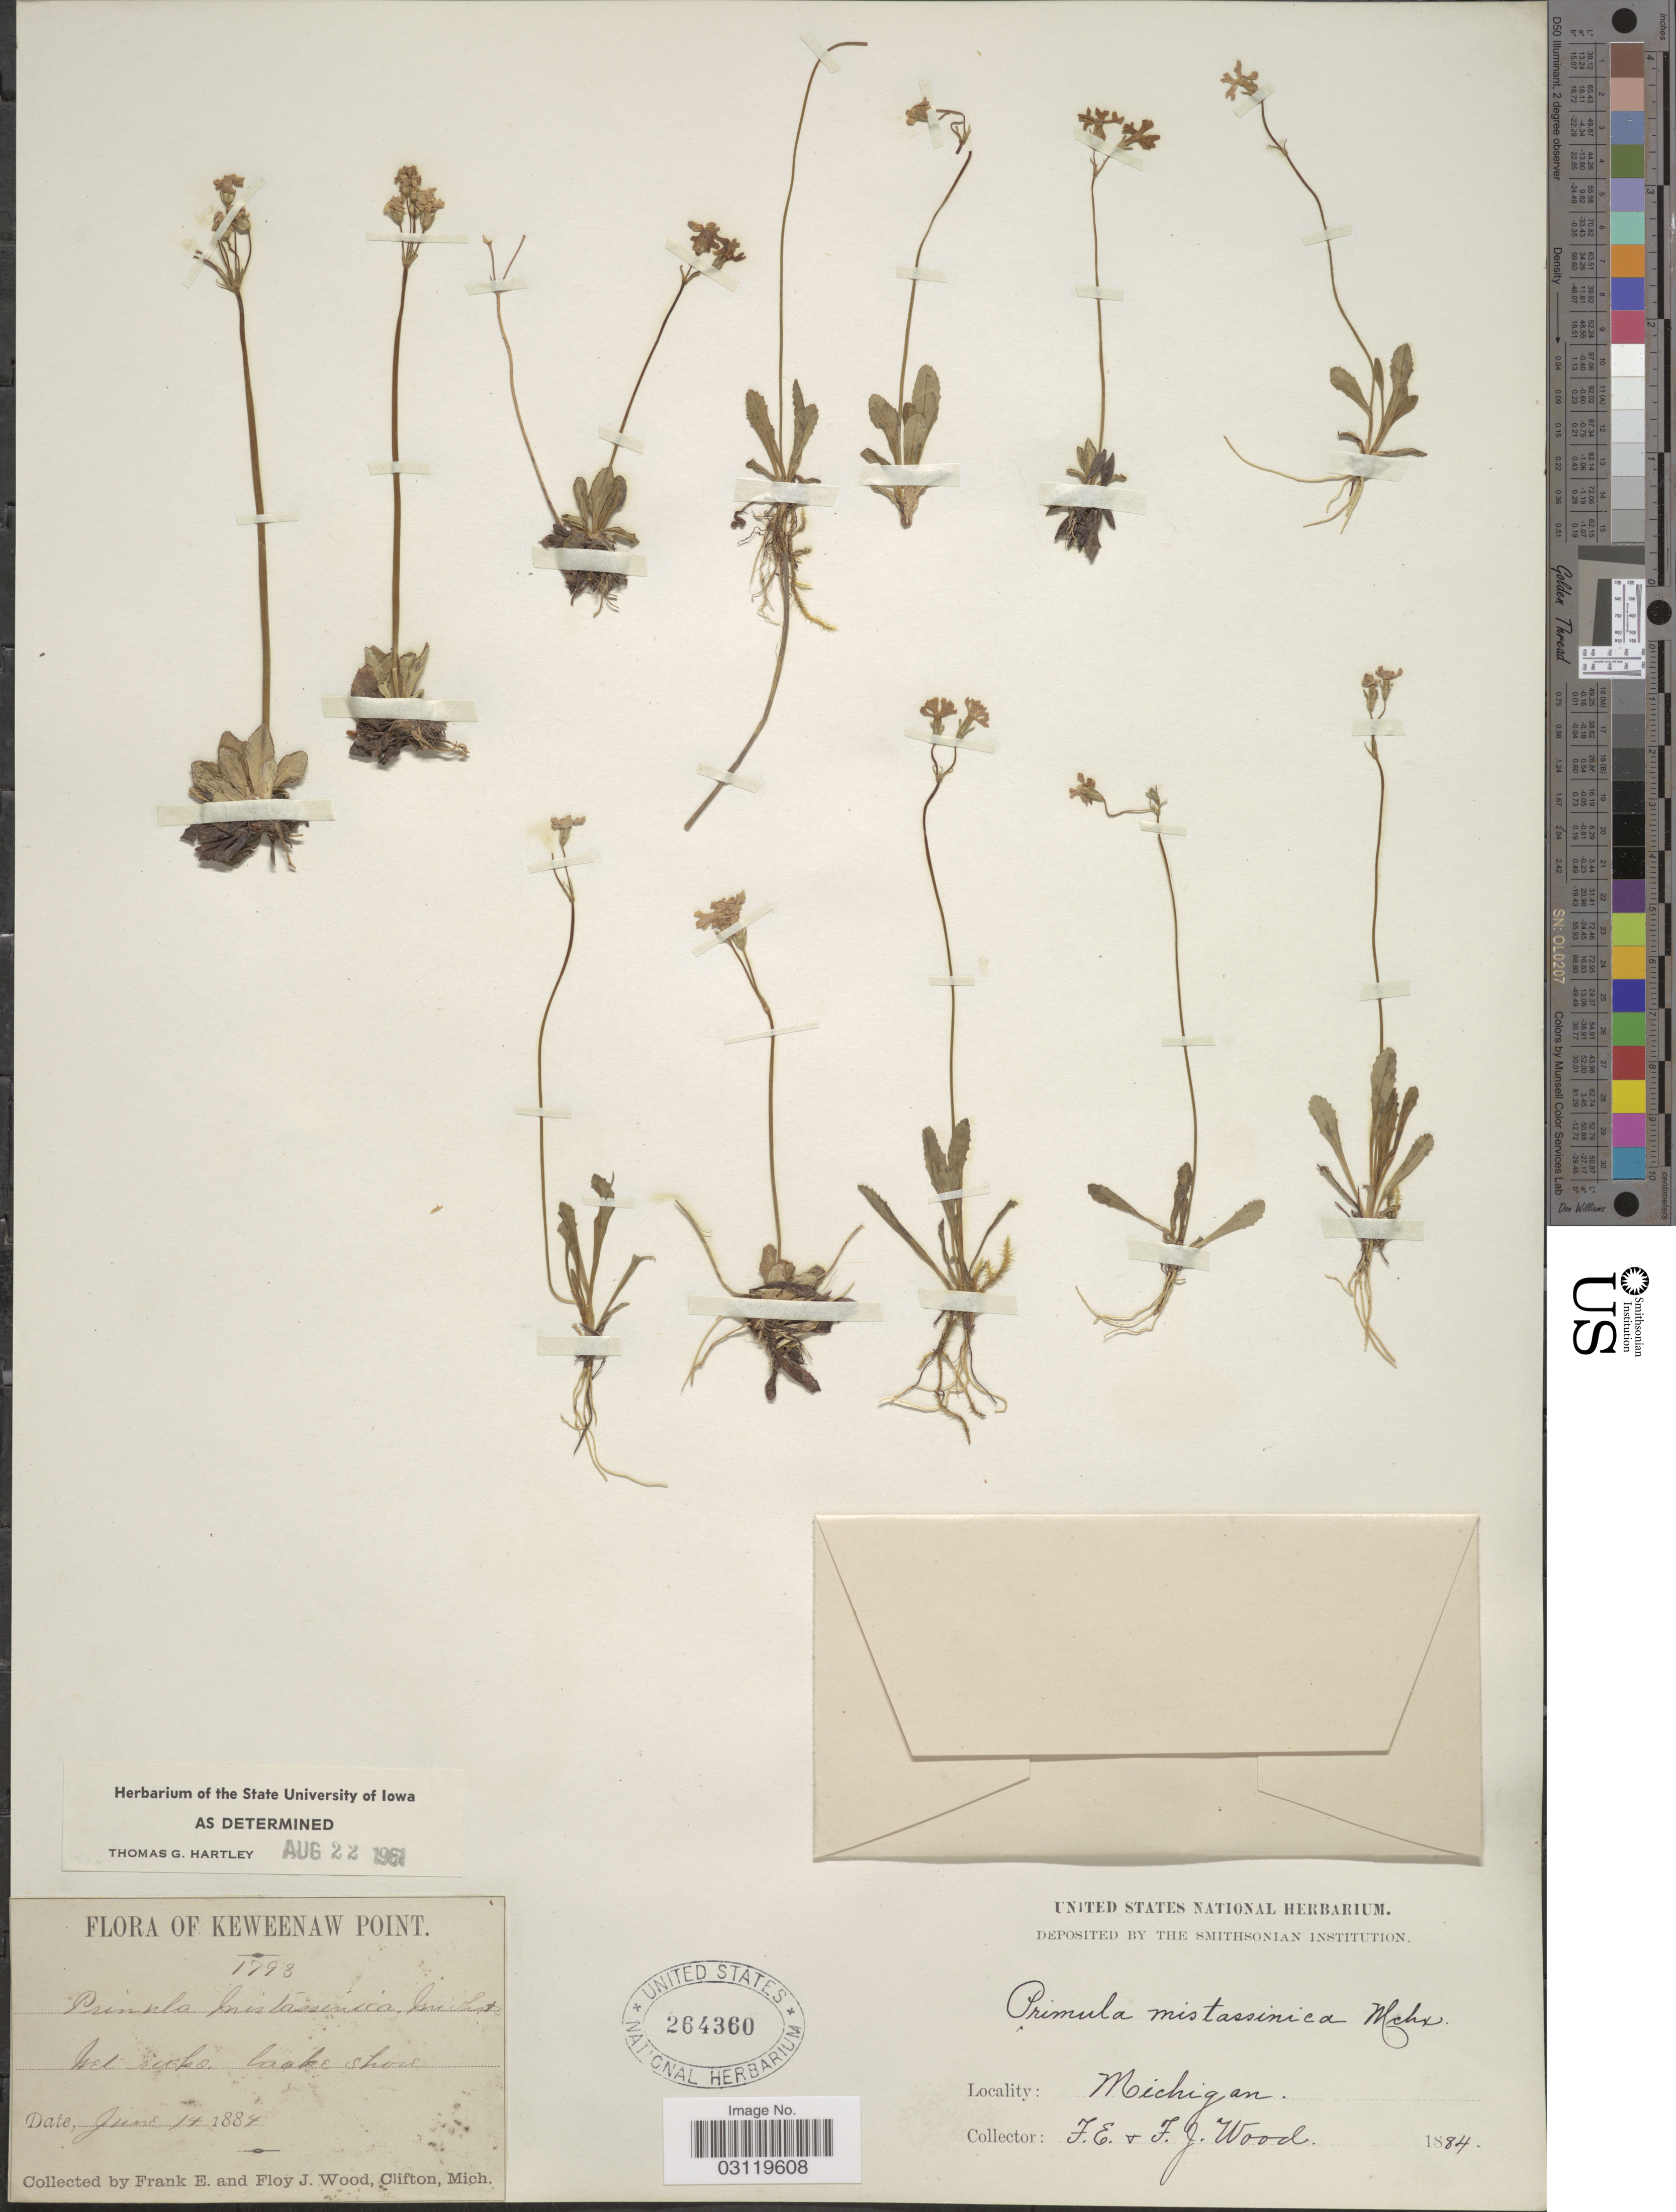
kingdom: Plantae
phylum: Tracheophyta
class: Magnoliopsida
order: Ericales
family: Primulaceae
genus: Primula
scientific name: Primula mistassinica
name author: Michx.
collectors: F. Wood & F. Wood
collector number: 1793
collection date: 1884-06-14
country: United States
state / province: Michigan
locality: Keweenaw Point. Lake shore.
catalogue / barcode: US 264360